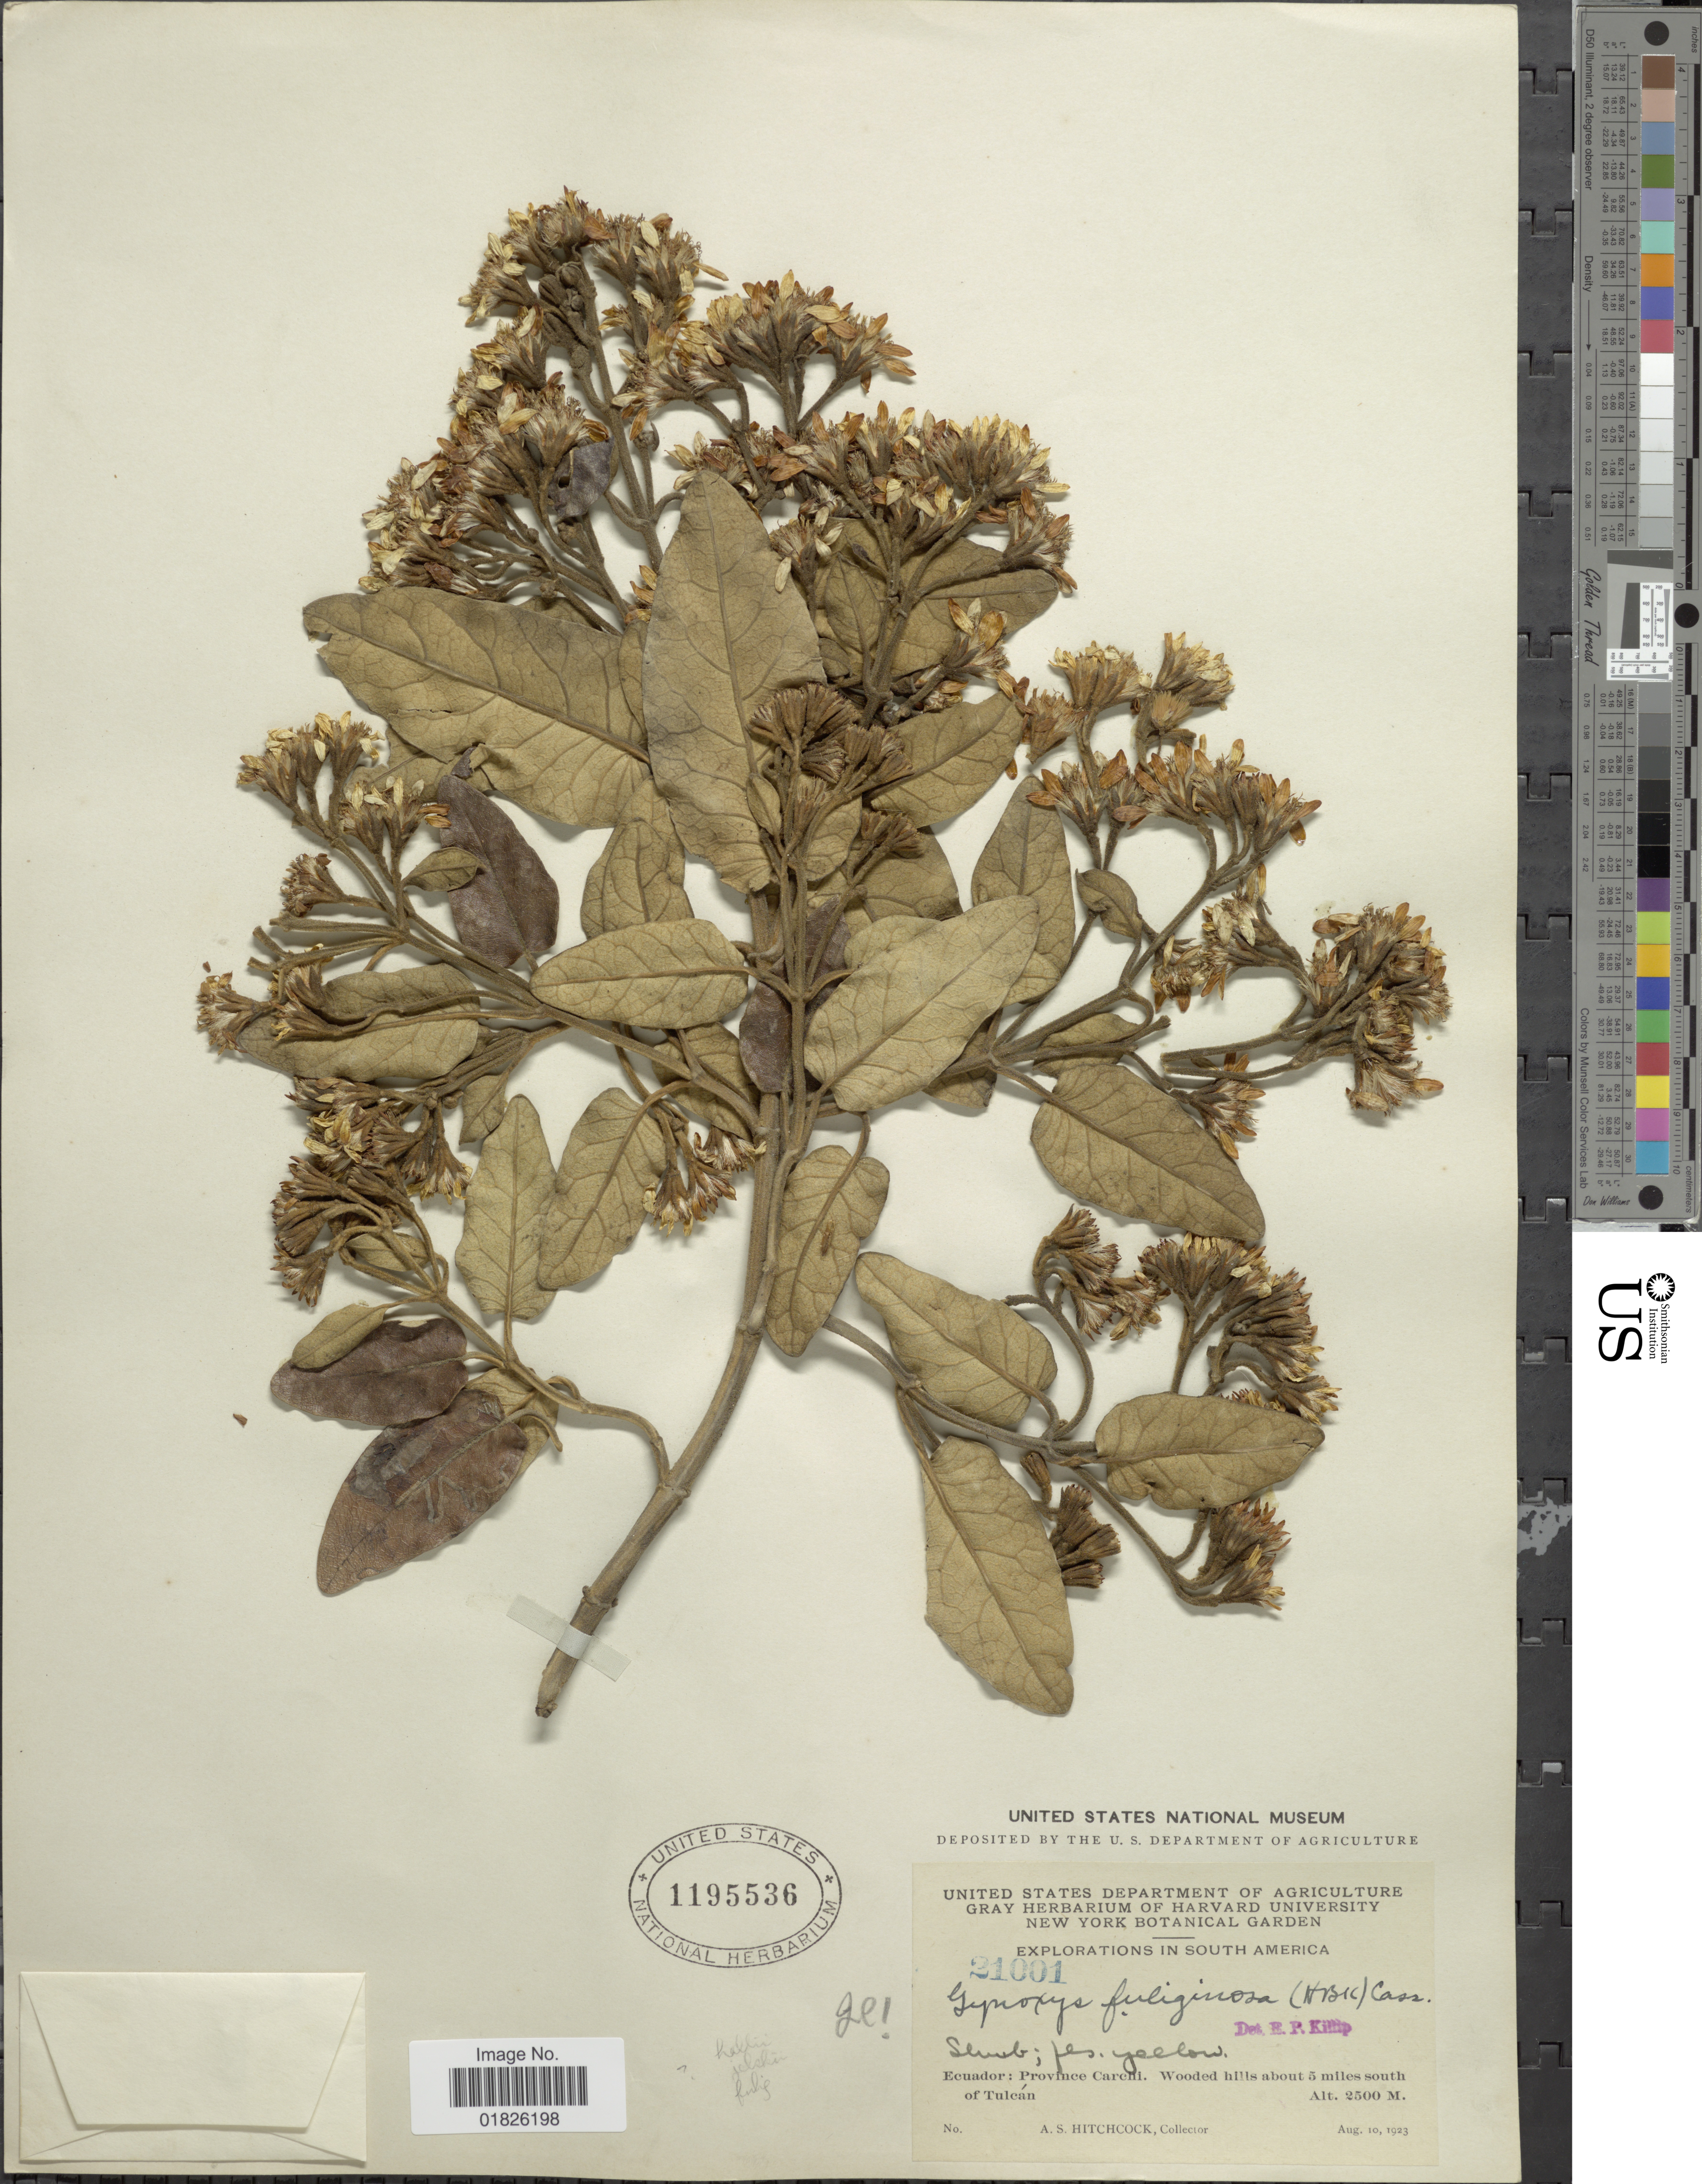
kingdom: Plantae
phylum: Tracheophyta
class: Magnoliopsida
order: Asterales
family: Asteraceae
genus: Gynoxys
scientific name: Gynoxys fuliginosa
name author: Cass.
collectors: A. S. Hitchcock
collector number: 21001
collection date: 1923-08-10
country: Ecuador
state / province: Carchi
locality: Wooded hills about 5 miles south of Tulcán.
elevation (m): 2500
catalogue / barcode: US 1195536